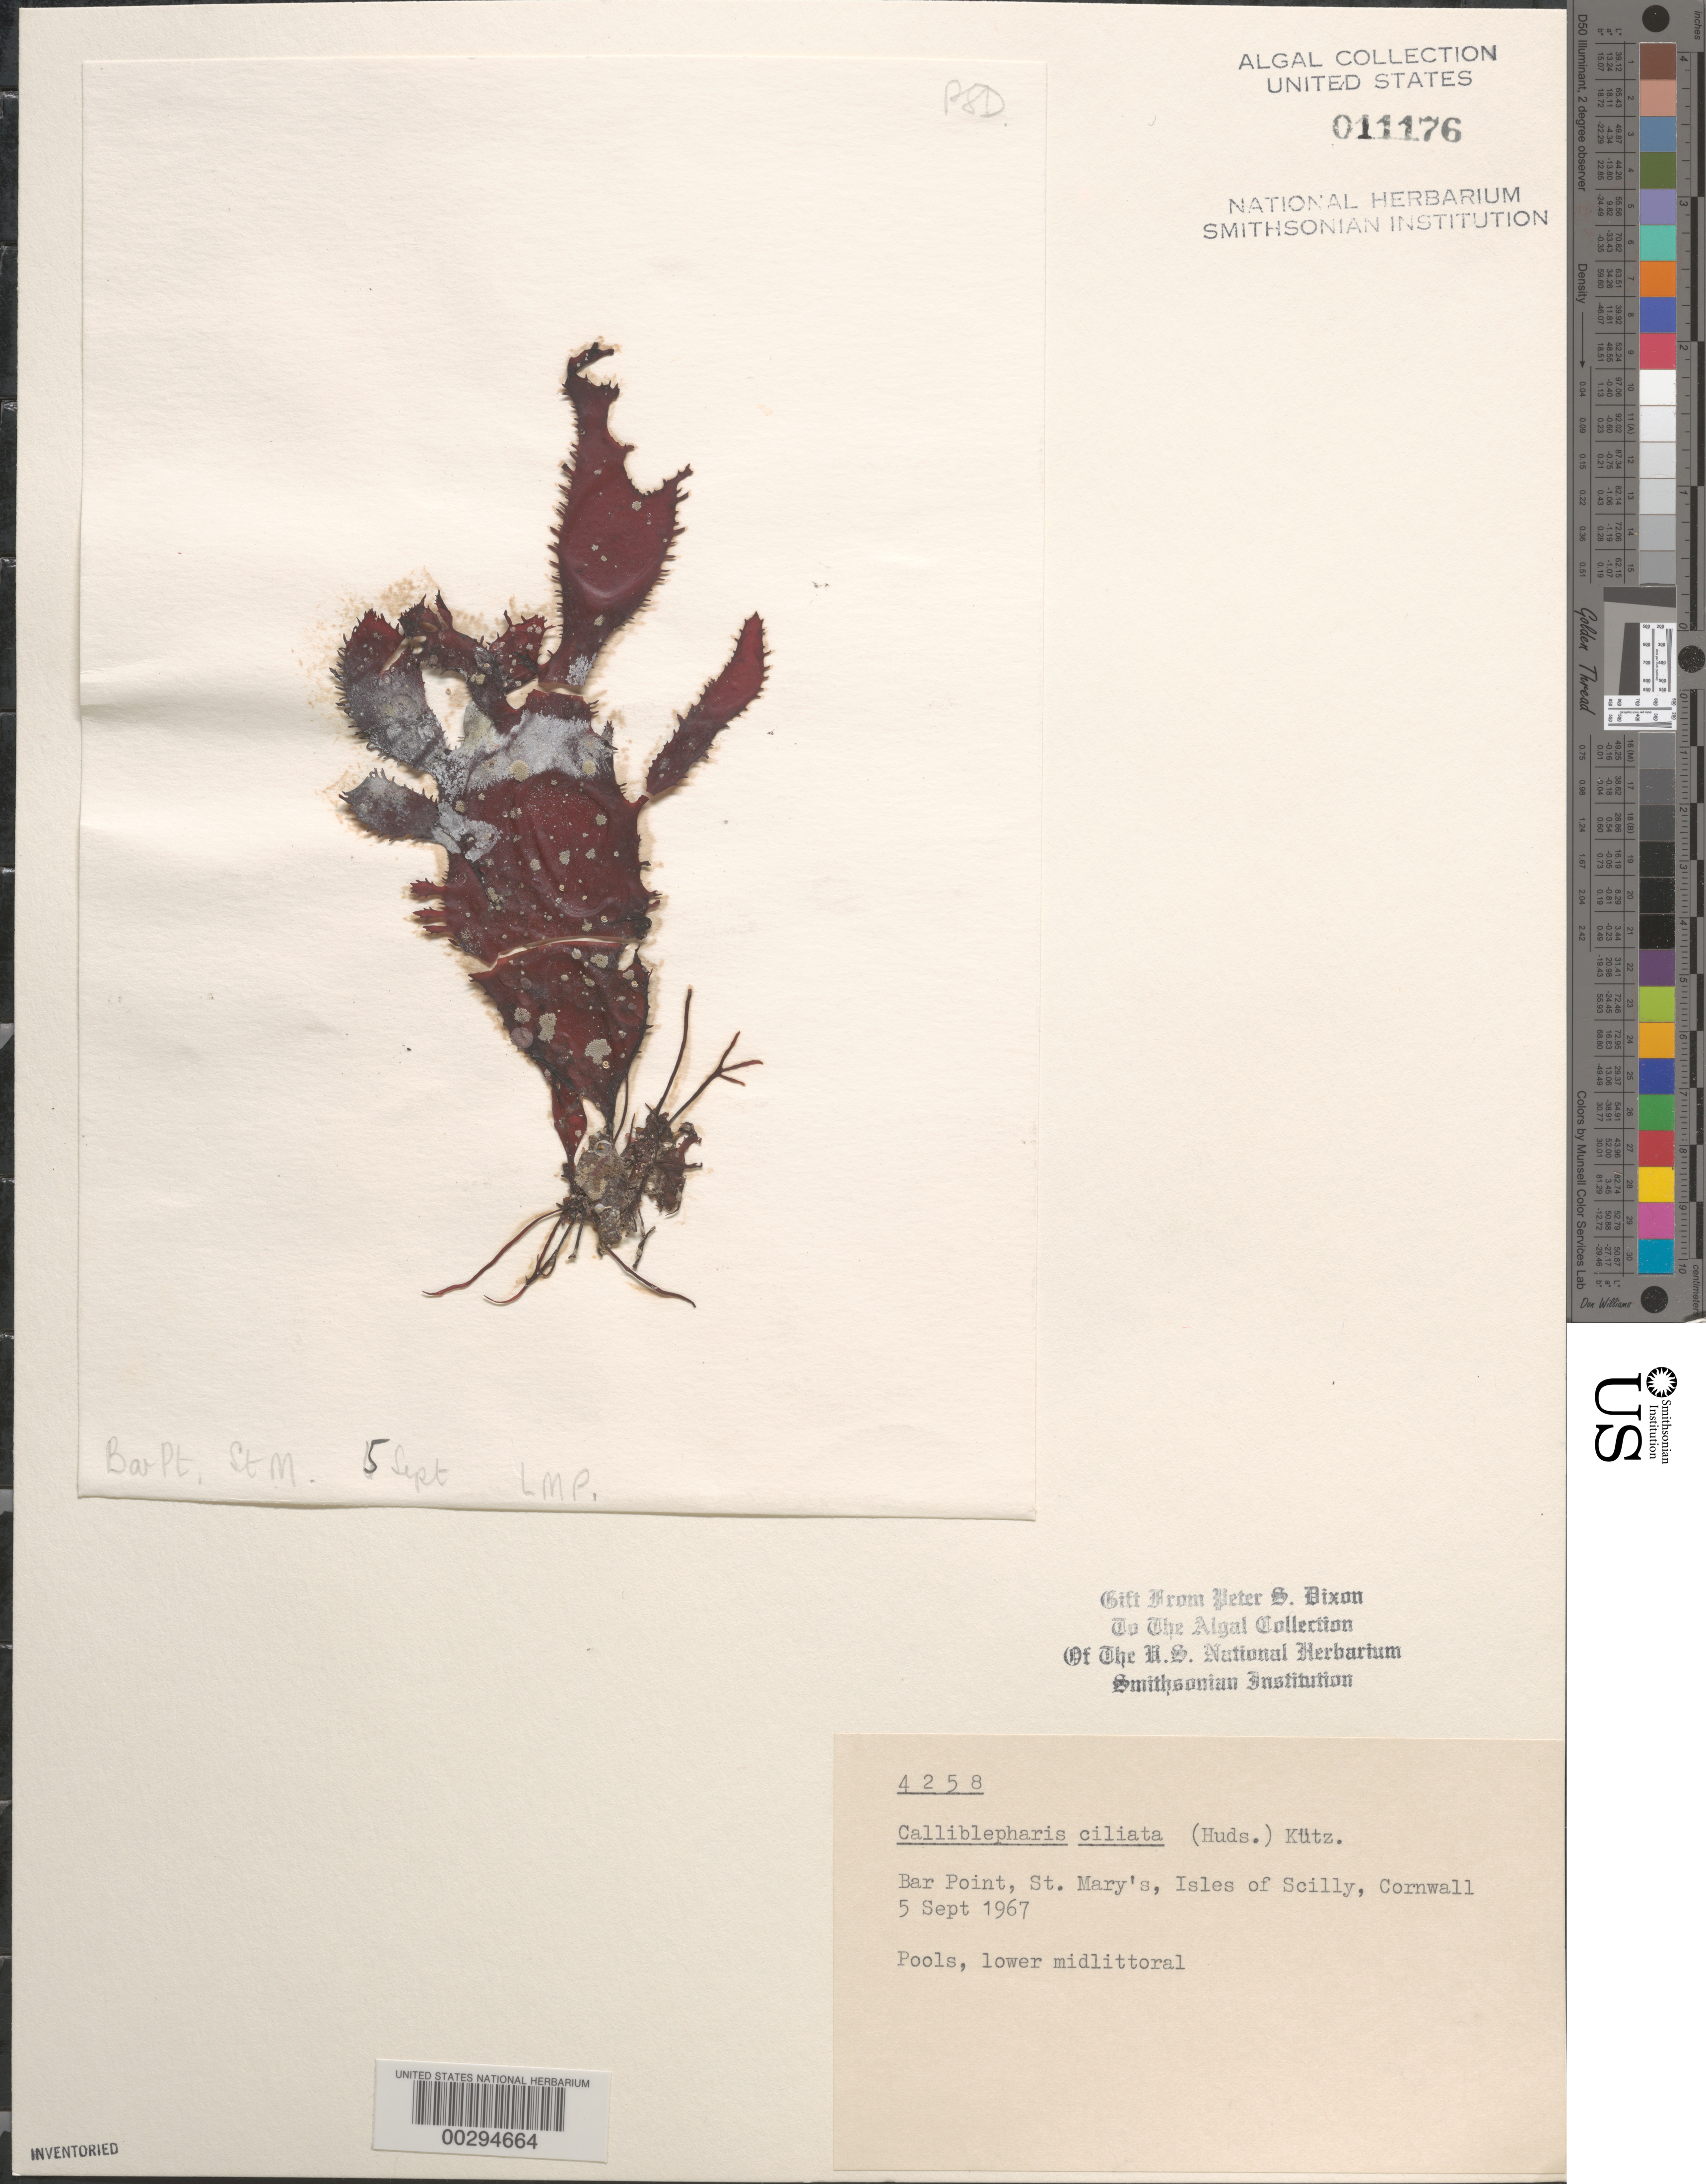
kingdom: Plantae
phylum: Rhodophyta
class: Florideophyceae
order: Gigartinales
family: Cystocloniaceae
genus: Calliblepharis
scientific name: Calliblepharis ciliata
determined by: Dixon, P. S.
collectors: P. S. Dixon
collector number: PSD 4258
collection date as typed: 05 Sep 1967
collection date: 1967-09-05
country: United Kingdom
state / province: England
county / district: Council of the Isles of Scilly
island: St. Mary's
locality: Bar Point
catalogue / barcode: US 11176